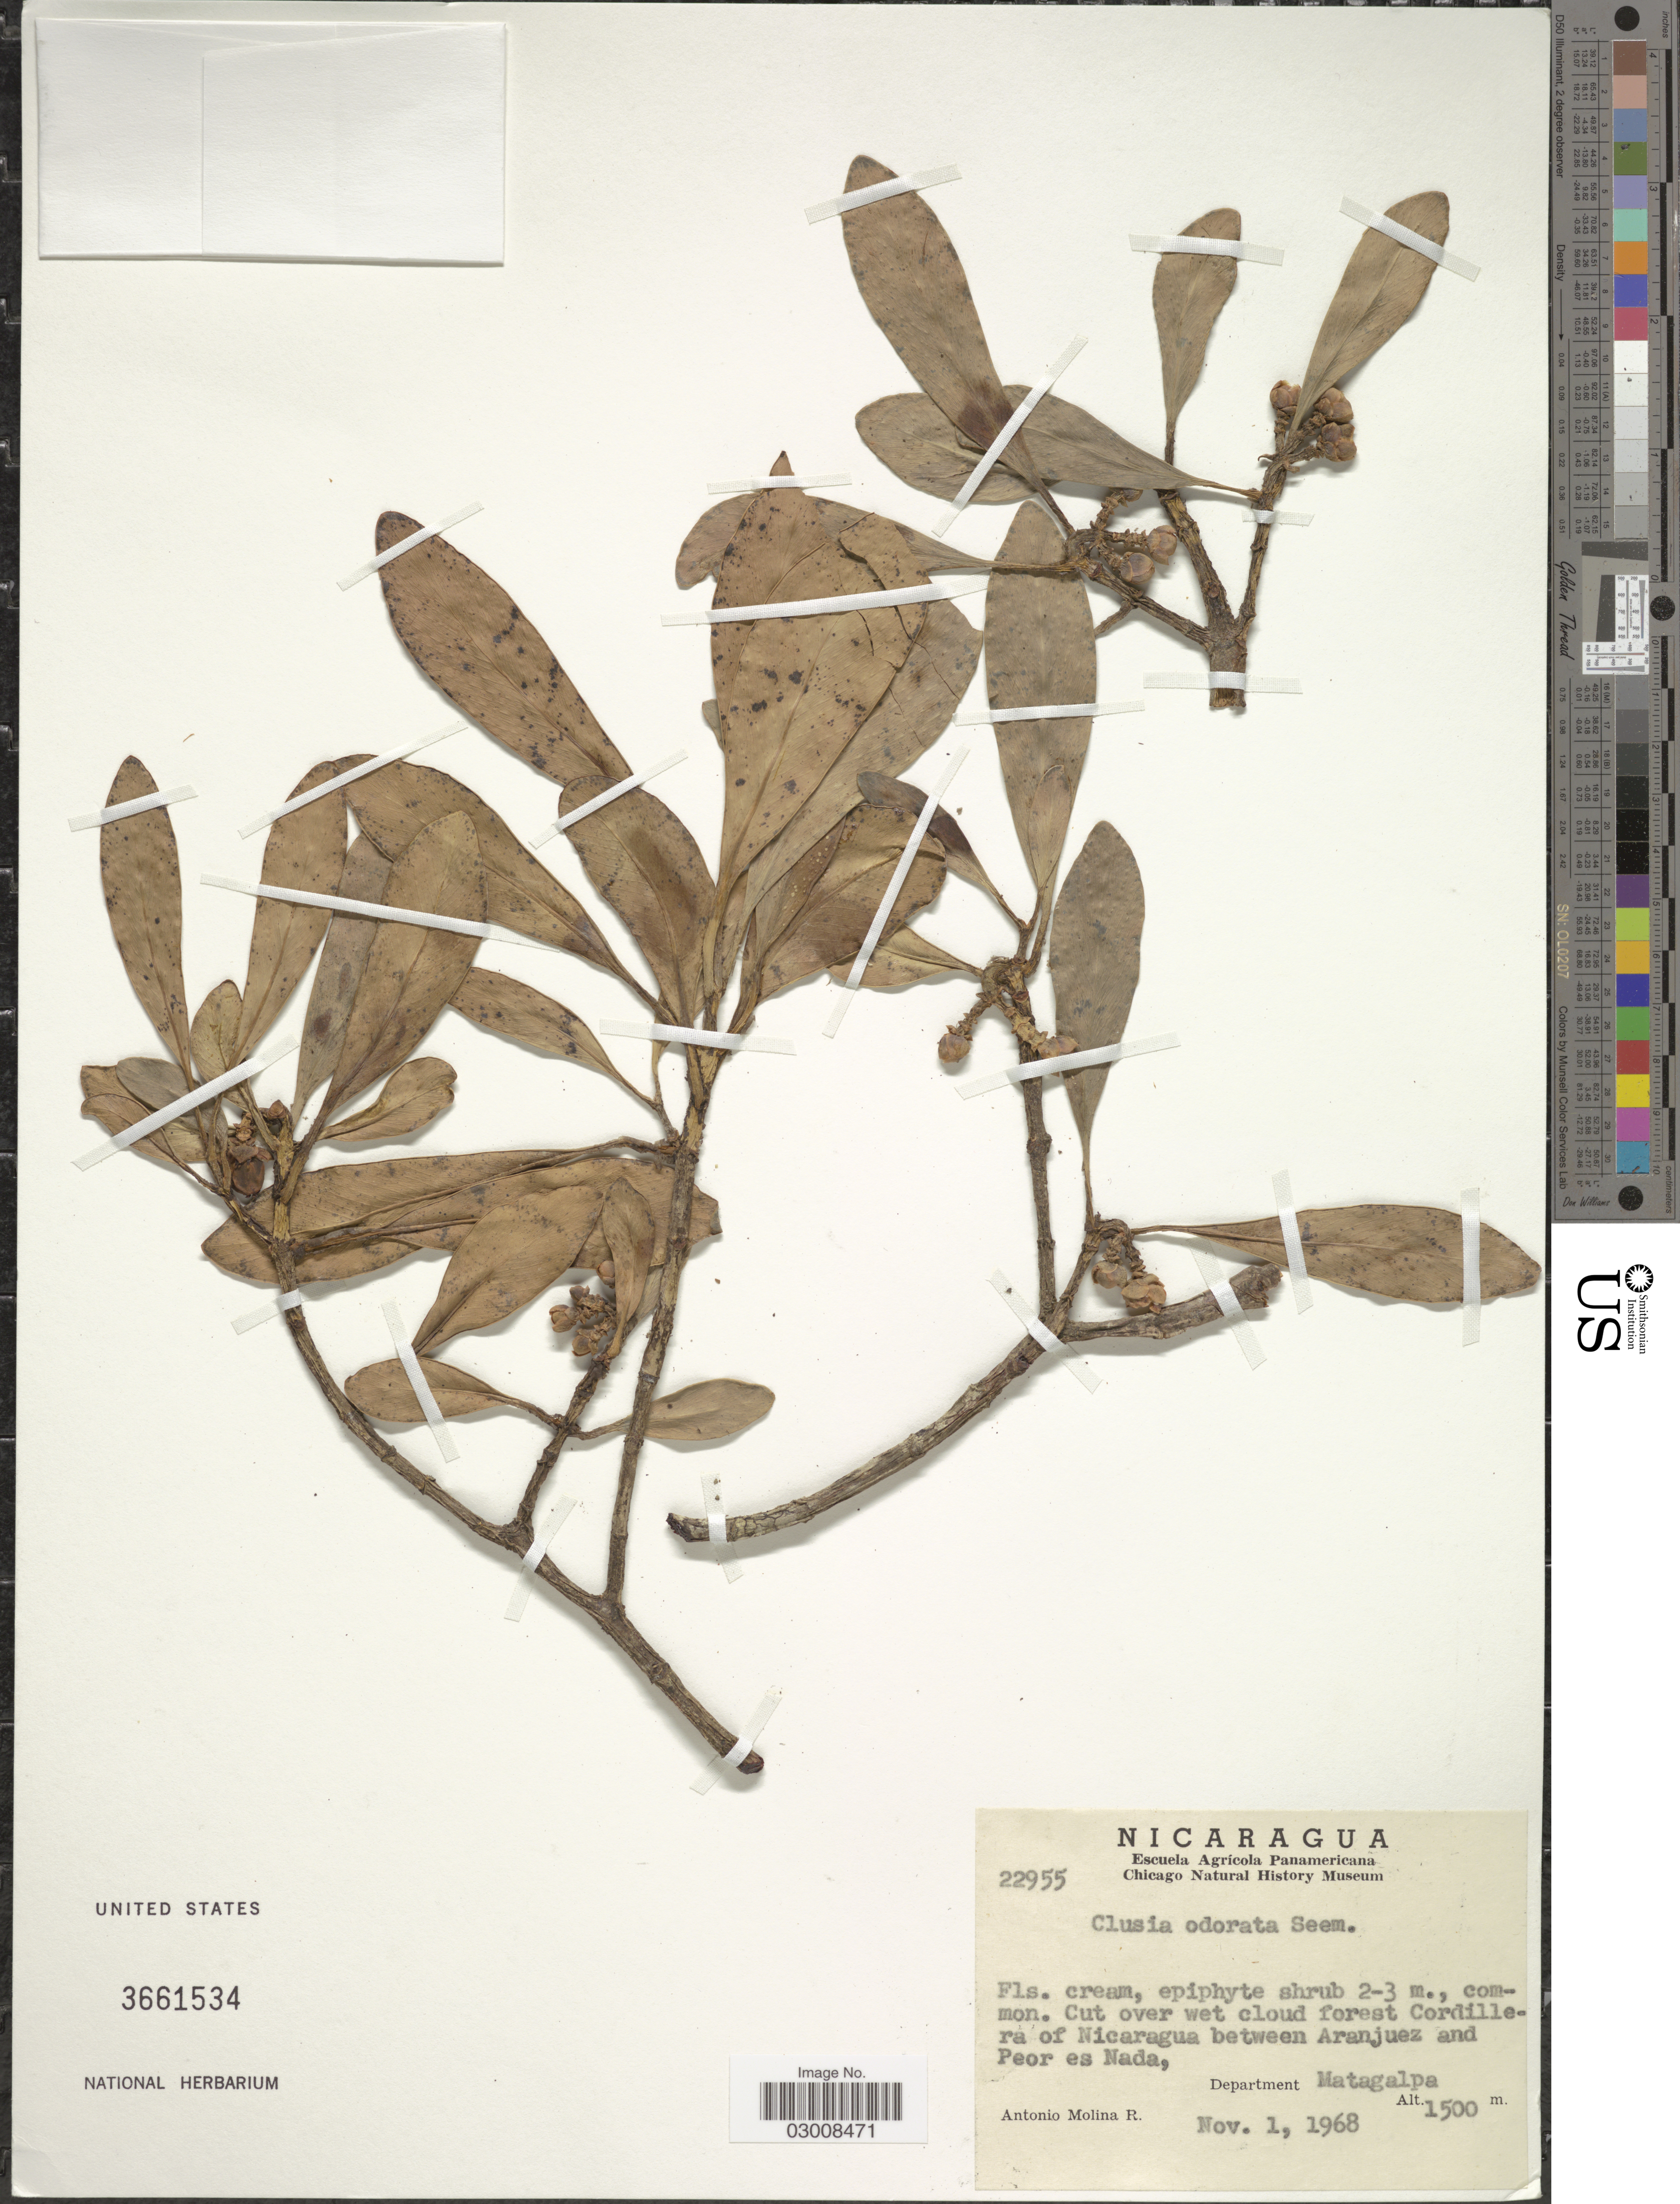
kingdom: Plantae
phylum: Tracheophyta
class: Magnoliopsida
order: Malpighiales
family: Clusiaceae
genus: Clusia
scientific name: Clusia odorata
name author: Seem.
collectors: A. Molina R.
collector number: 22955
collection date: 1968-11-01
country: Nicaragua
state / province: Matagalpa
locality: Cut over wet cloud forest Cordillera of Nicaragua between Aranjuez and Peor es Nada, Department Matagalpa.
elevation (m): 1500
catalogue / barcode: US 3661534